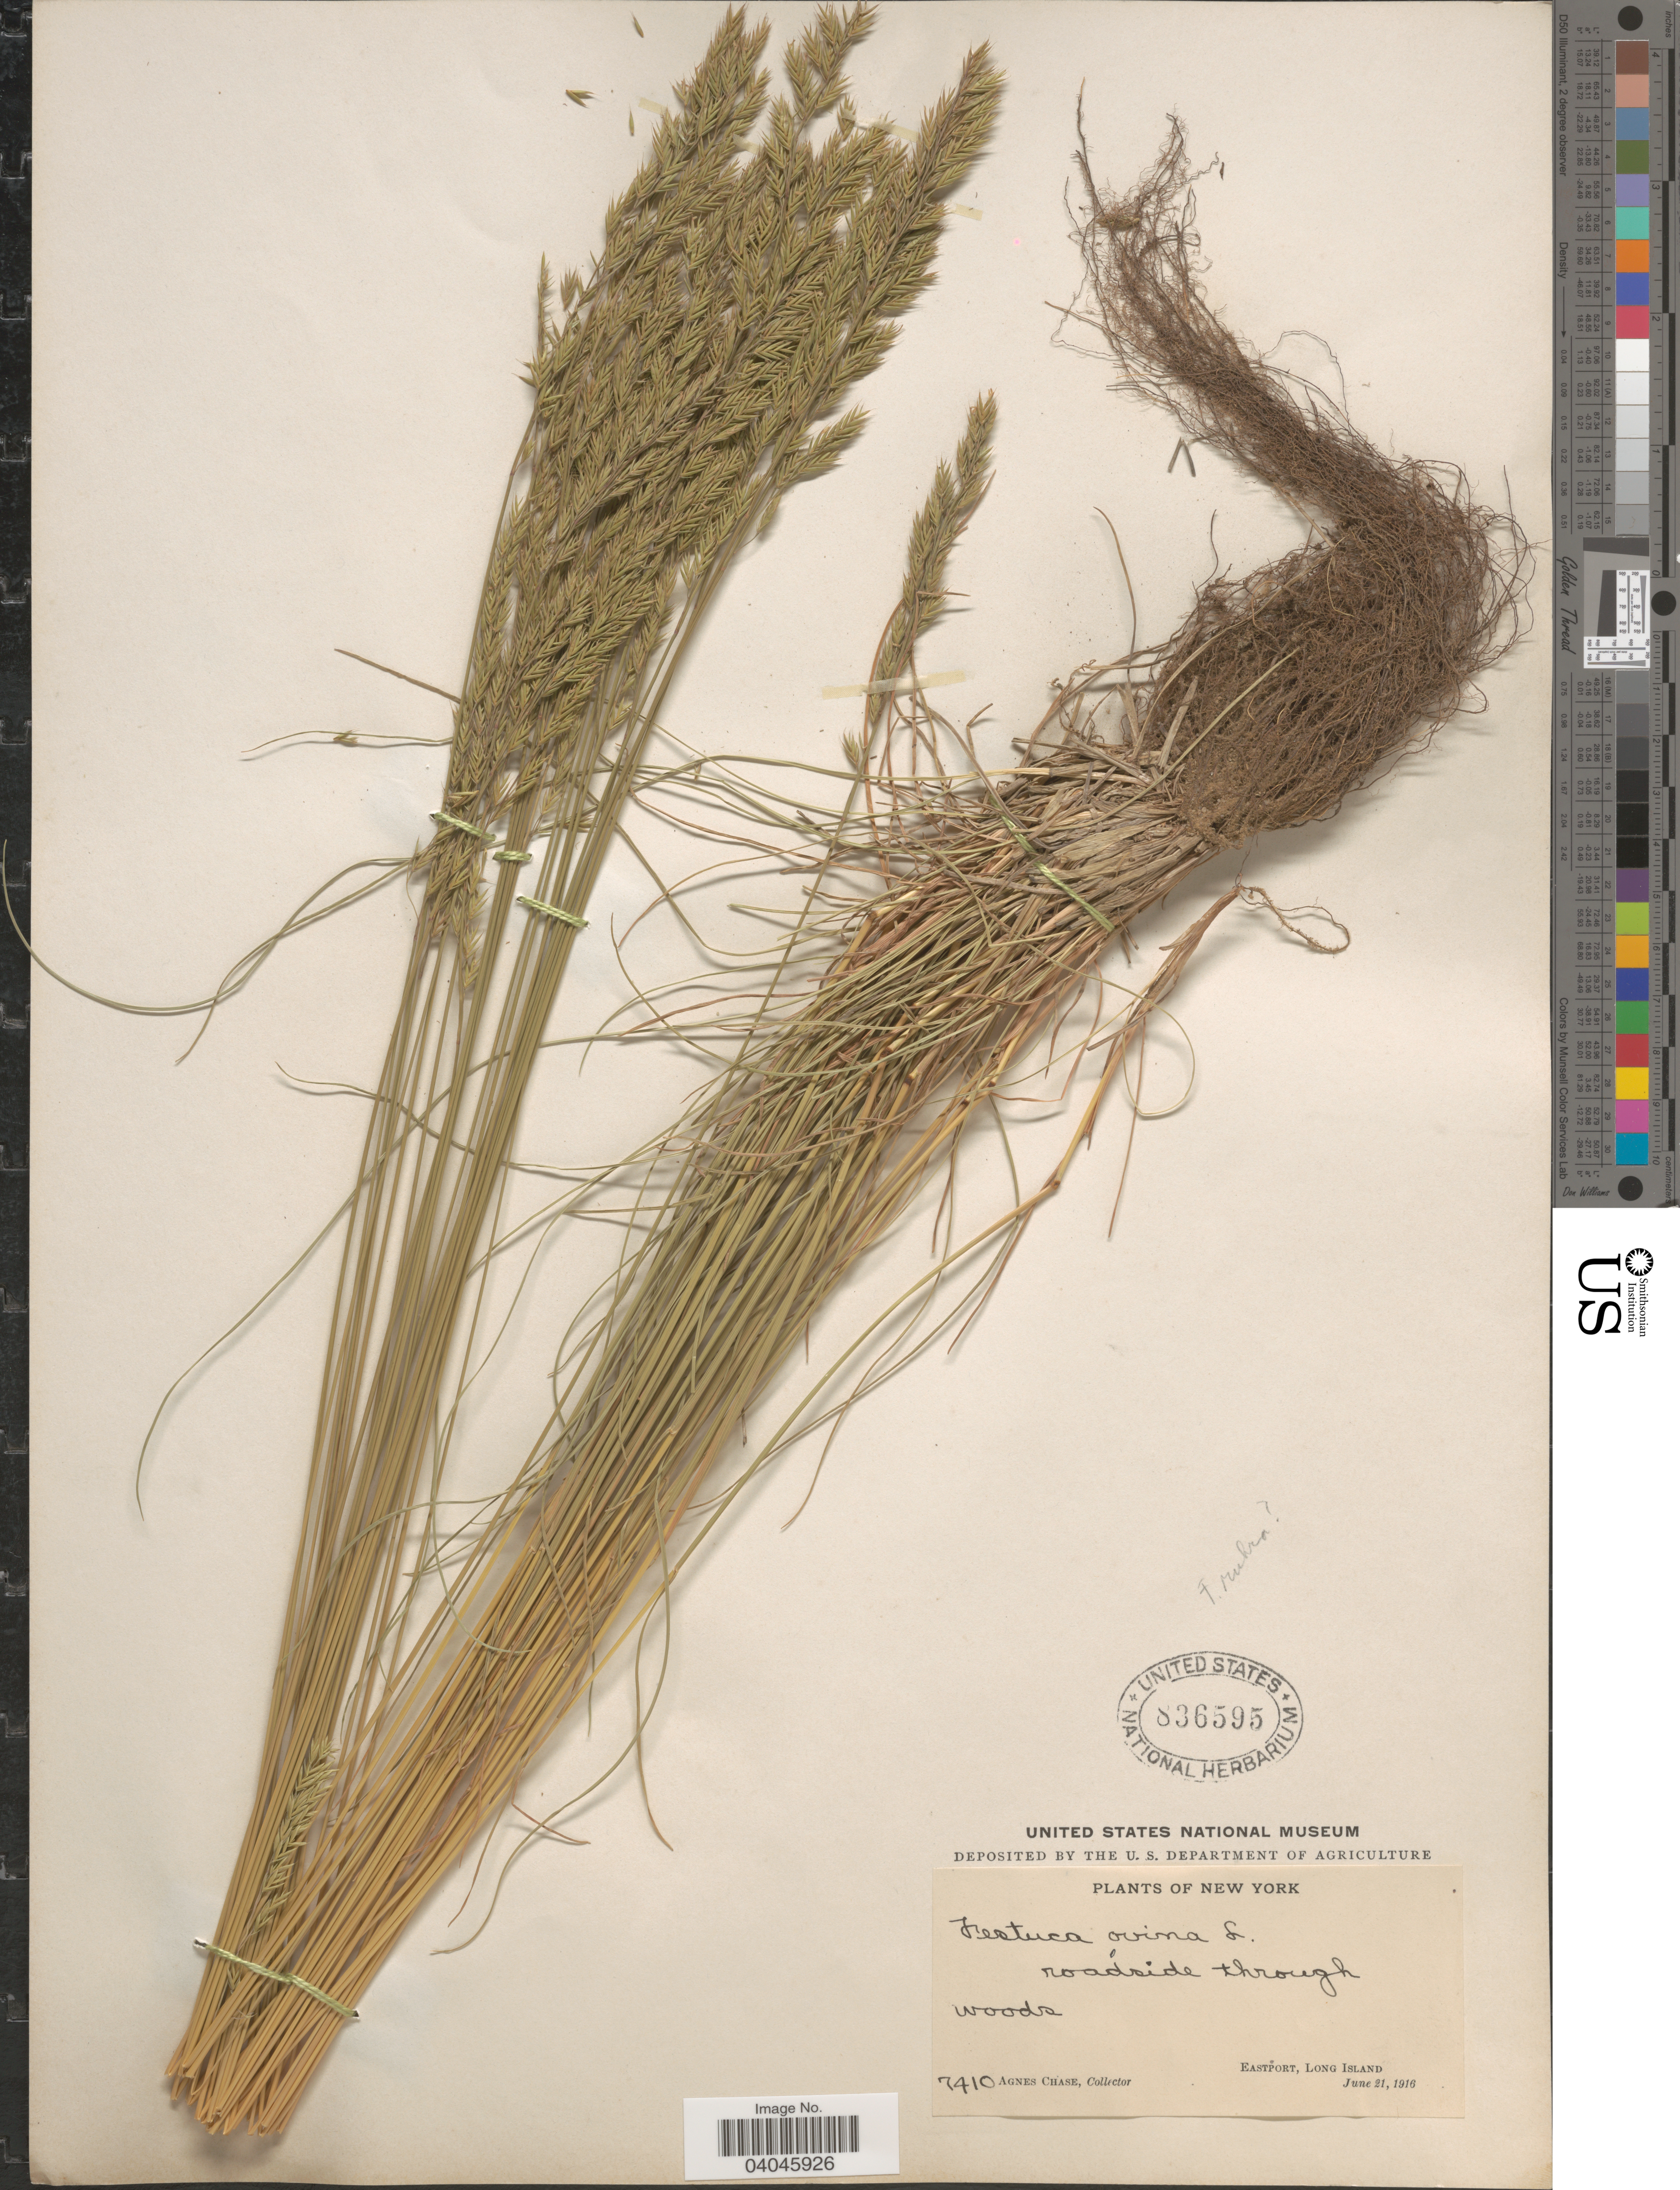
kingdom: Plantae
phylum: Tracheophyta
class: Liliopsida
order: Poales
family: Poaceae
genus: Festuca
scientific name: Festuca rubra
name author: L.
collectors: A. Chase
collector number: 7410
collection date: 1916-06-21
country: United States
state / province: New York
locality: Eastport, Long Island.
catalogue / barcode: US 836595